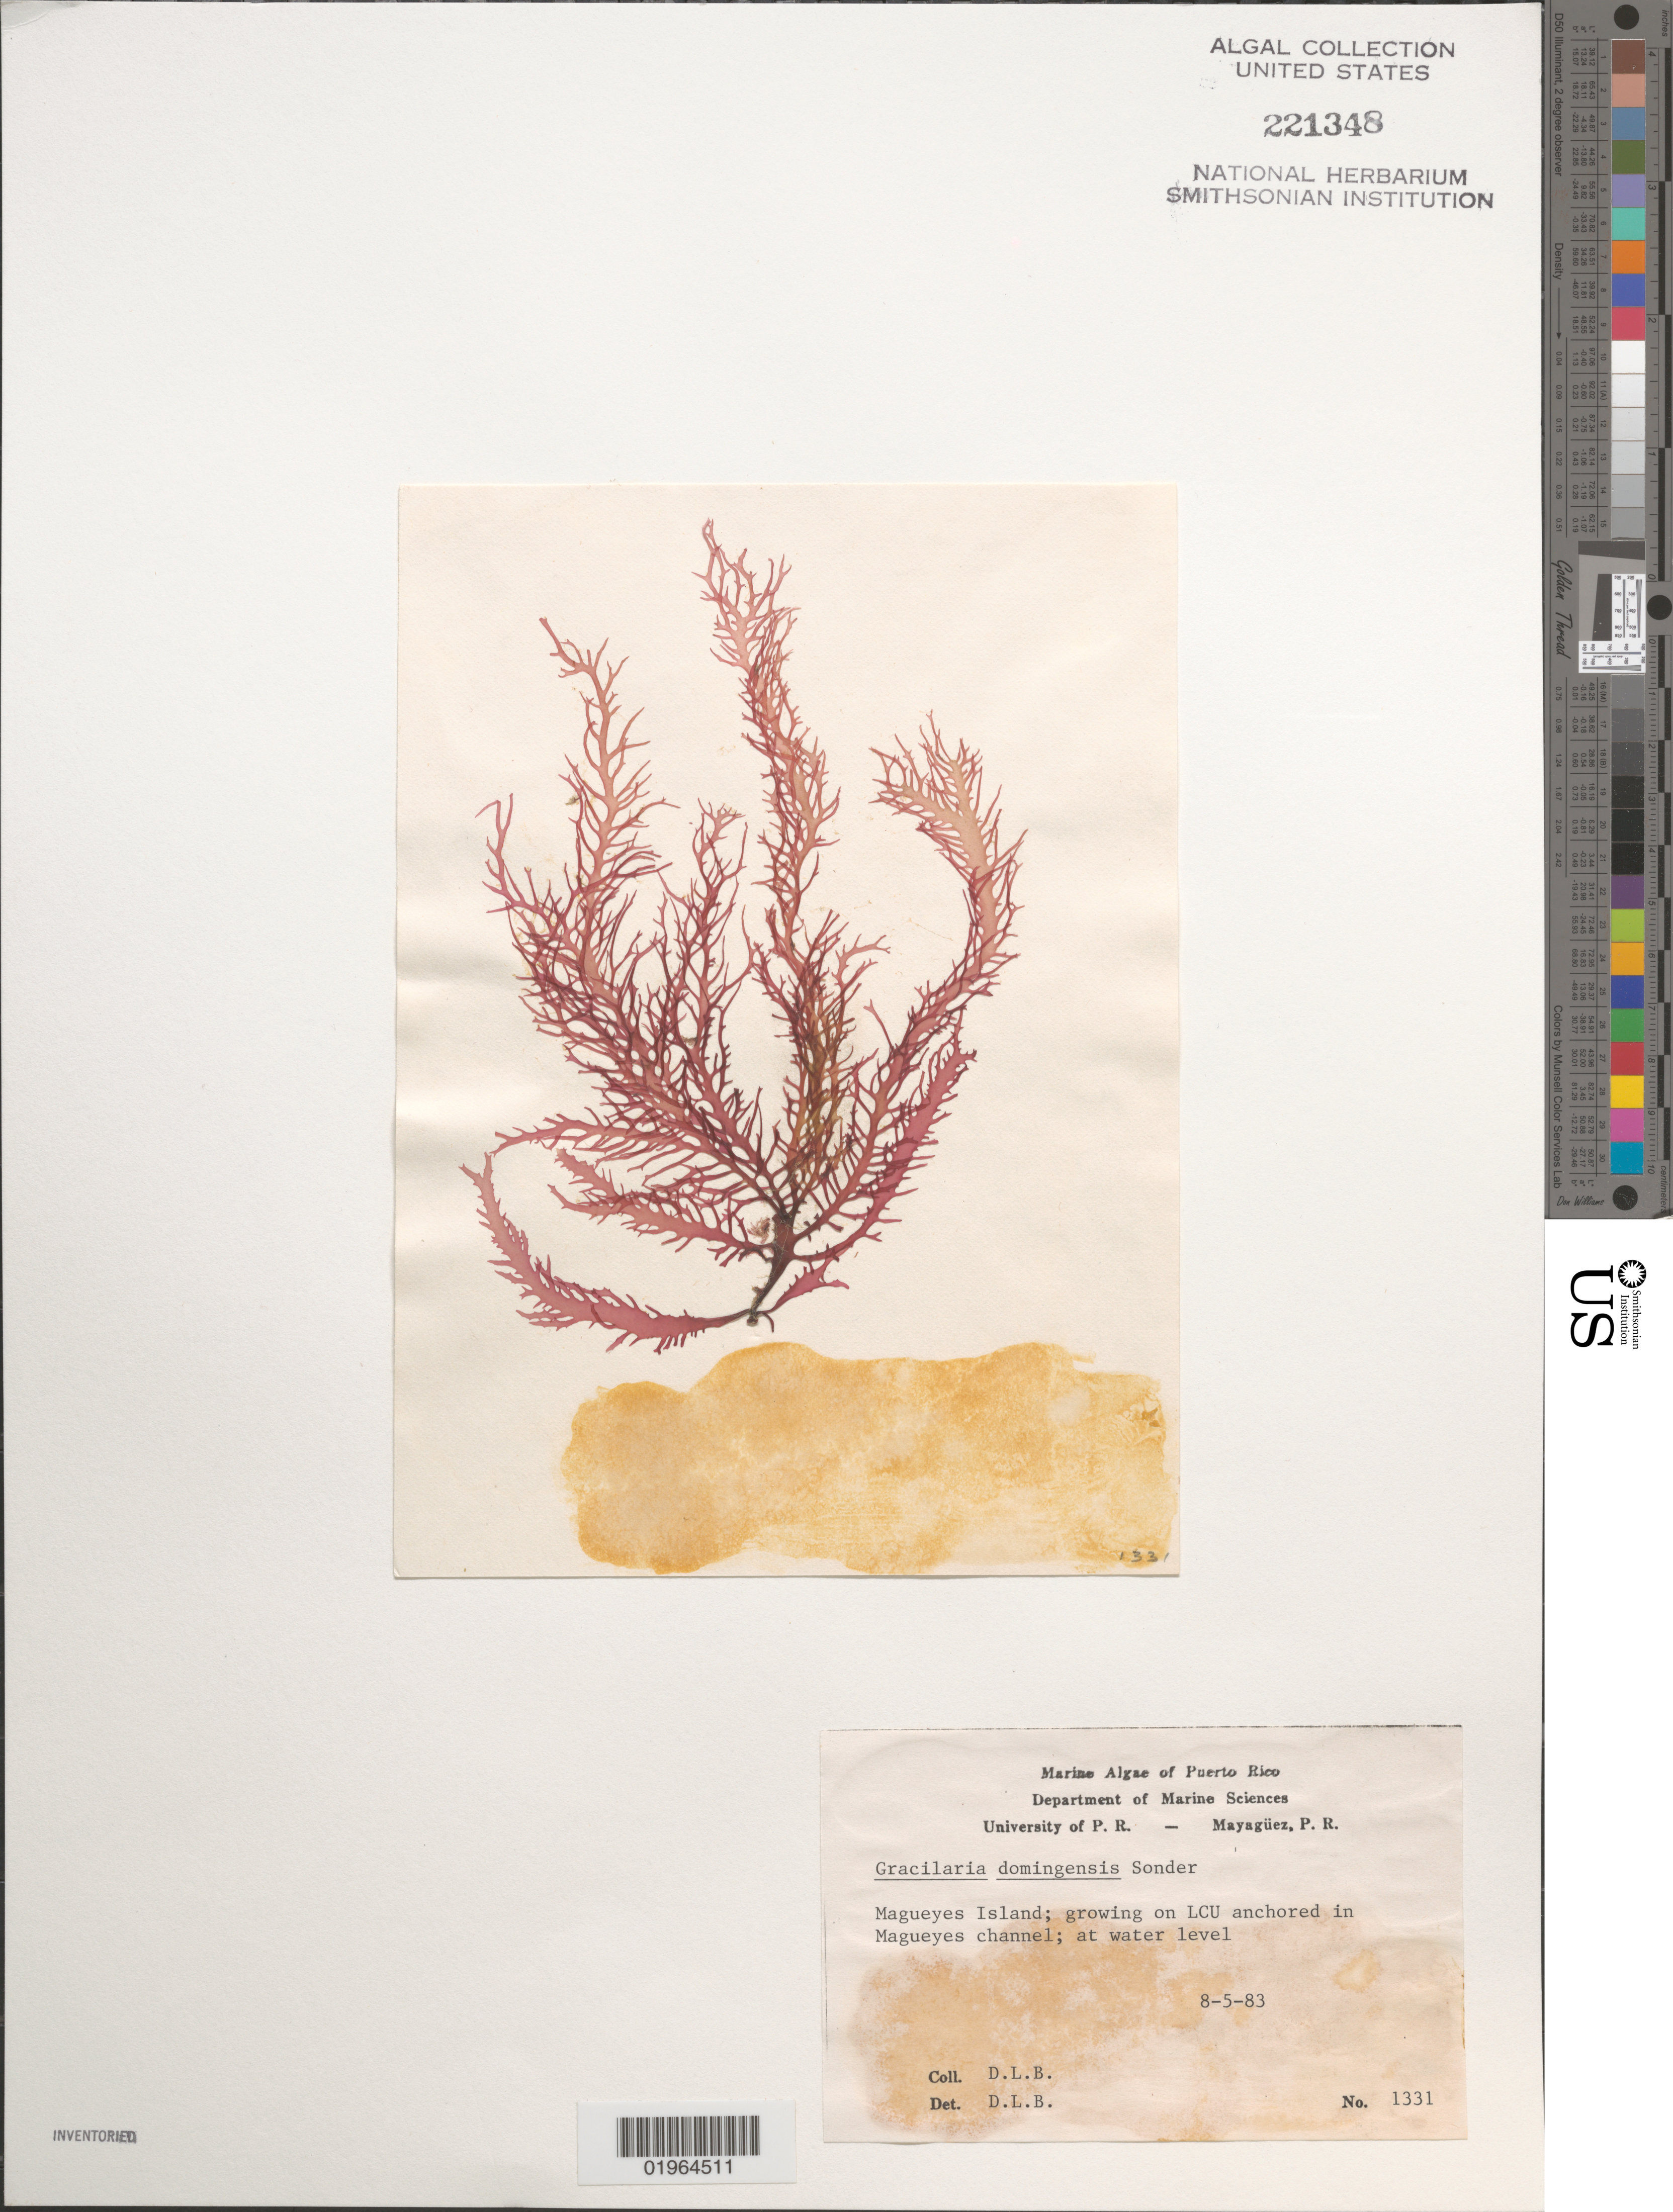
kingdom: Plantae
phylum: Rhodophyta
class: Florideophyceae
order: Gracilariales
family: Gracilariaceae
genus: Gracilaria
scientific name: Gracilaria domingensis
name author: (Kütz.) O.G. Sond. in Dickie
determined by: Ballantine, D. L.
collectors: D.L. Ballantine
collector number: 1331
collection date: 1983-08-05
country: Puerto Rico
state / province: Lajas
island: Magueyes Island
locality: Growing on LCU anchored in Magueyes channel; at water level.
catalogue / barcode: US 221348